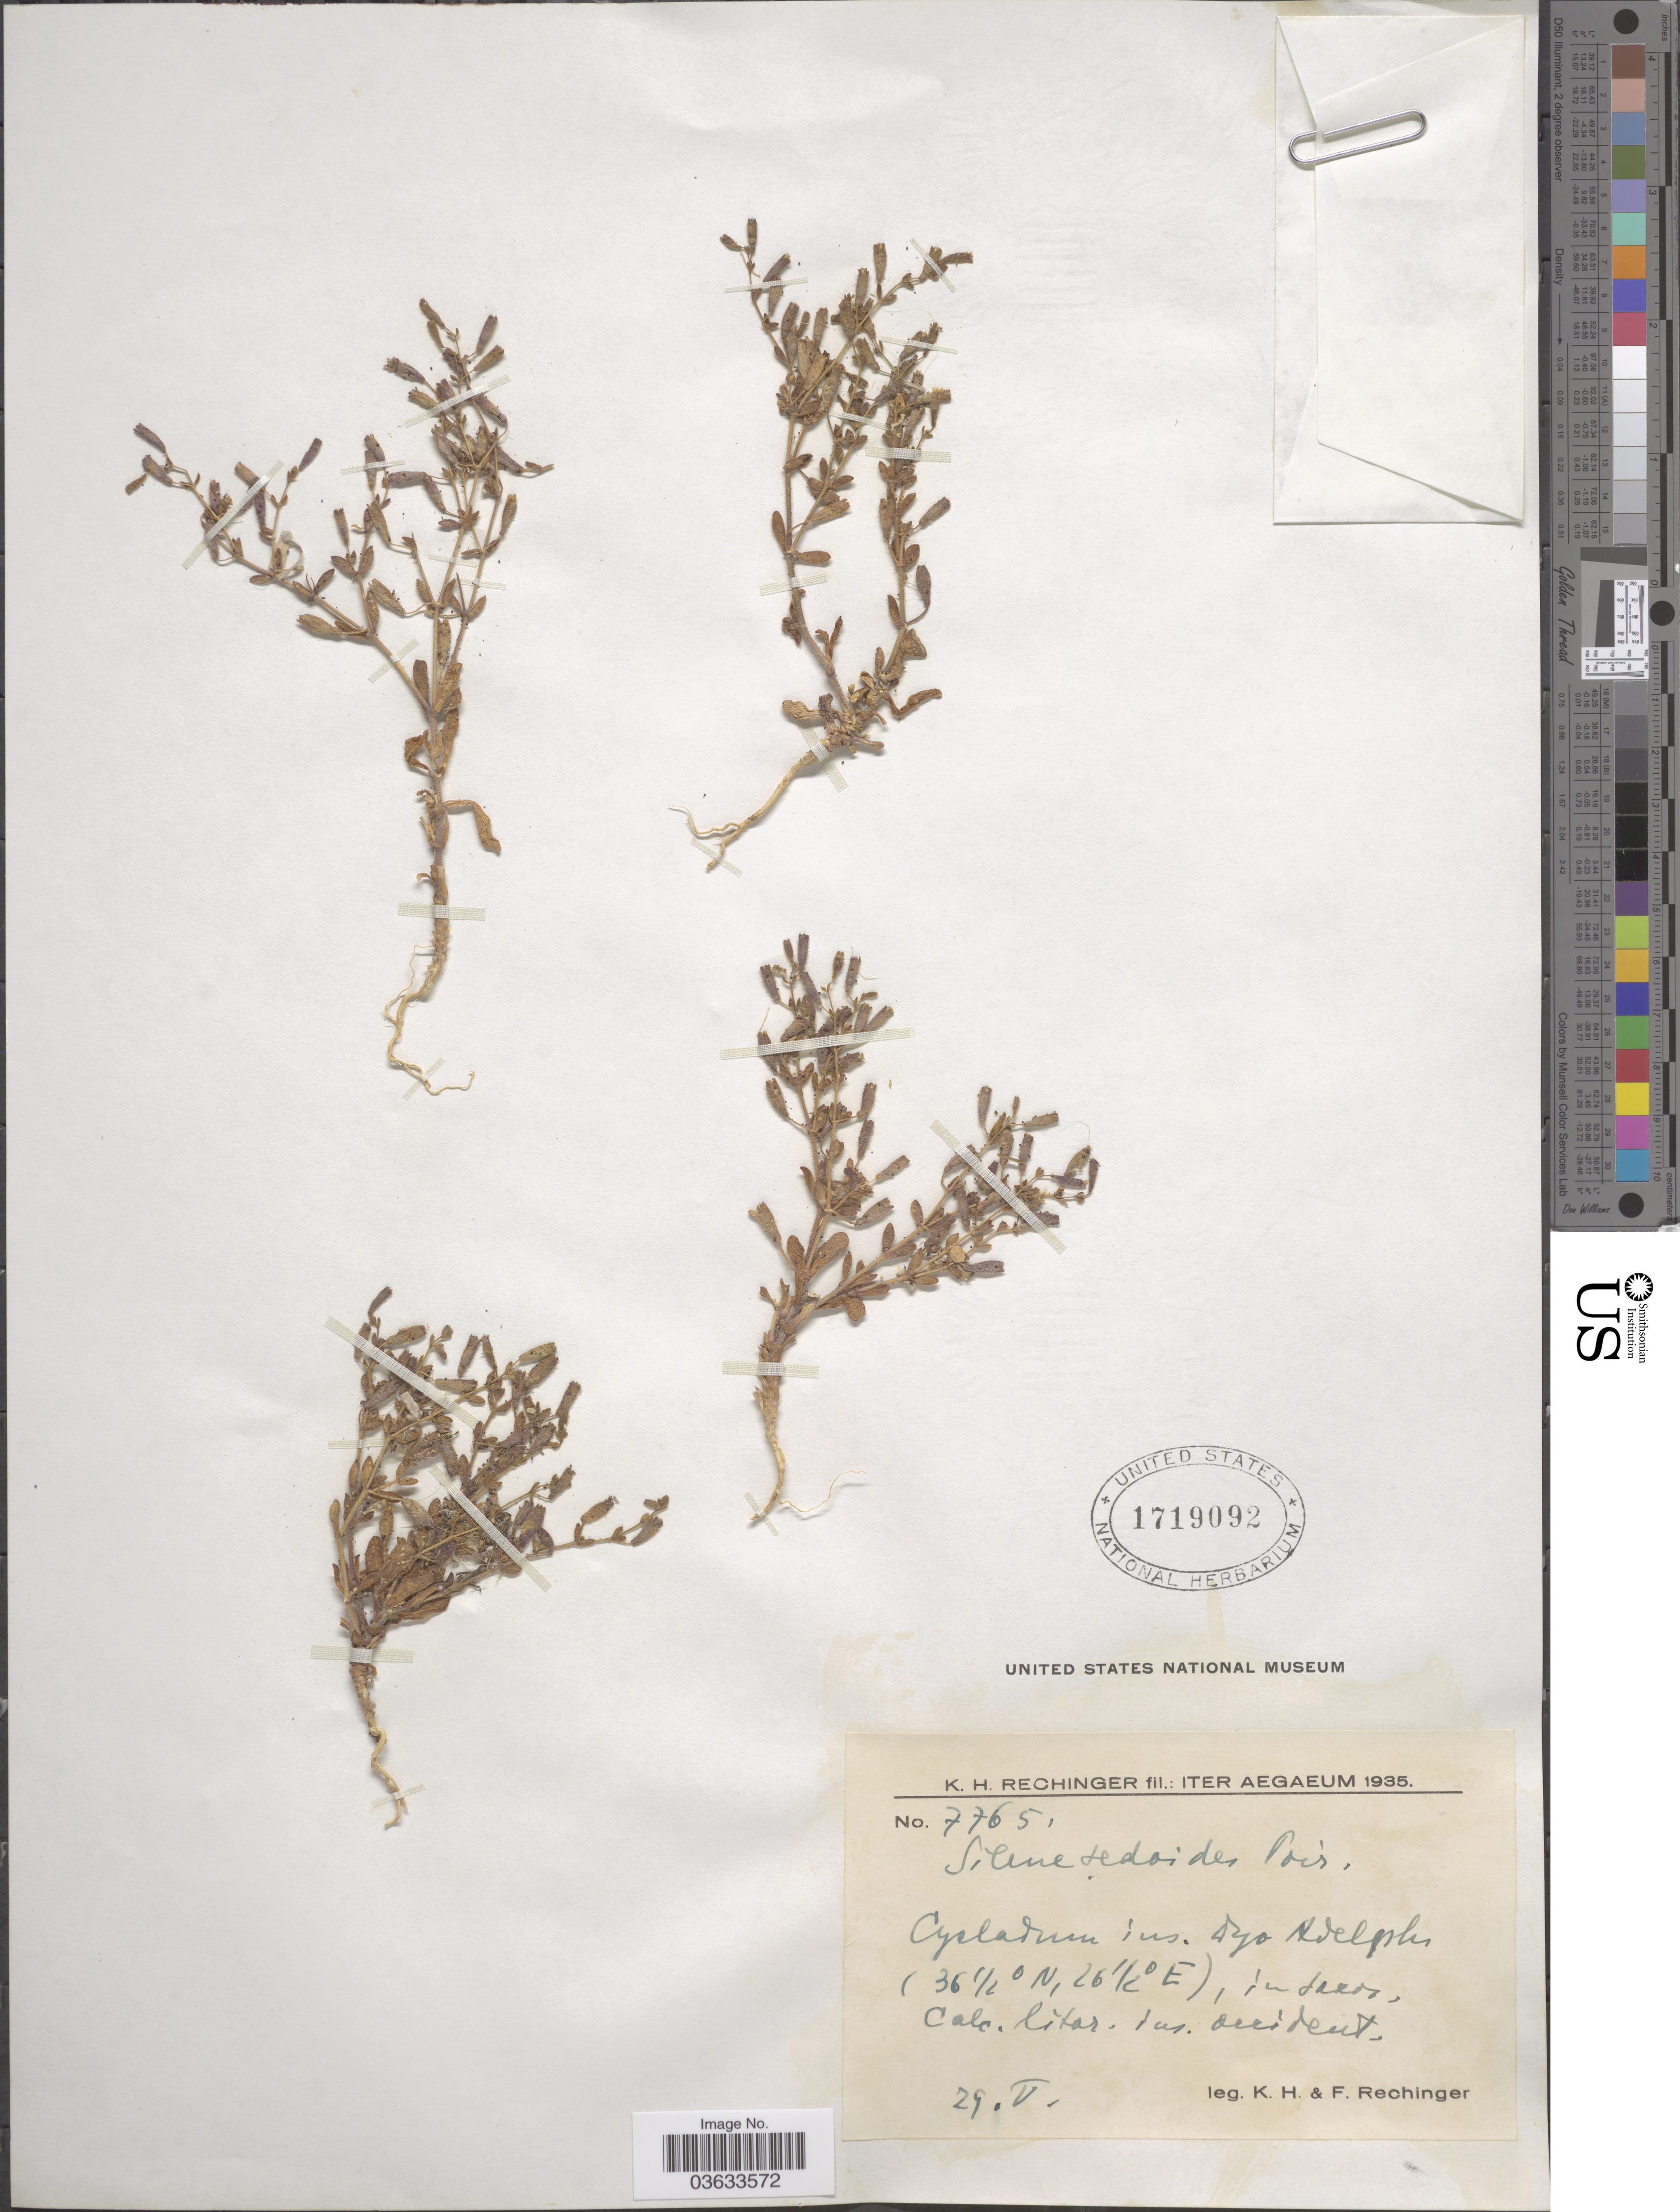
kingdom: Plantae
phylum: Tracheophyta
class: Magnoliopsida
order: Caryophyllales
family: Caryophyllaceae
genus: Silene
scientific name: Silene sedoides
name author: Poir.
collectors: K. H. Rechinger & F. Rechinger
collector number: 7765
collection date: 1935-05-29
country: Greece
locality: Iter Aegæum. Cycladum ins. Dyo Adelphi.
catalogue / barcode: US 1719092